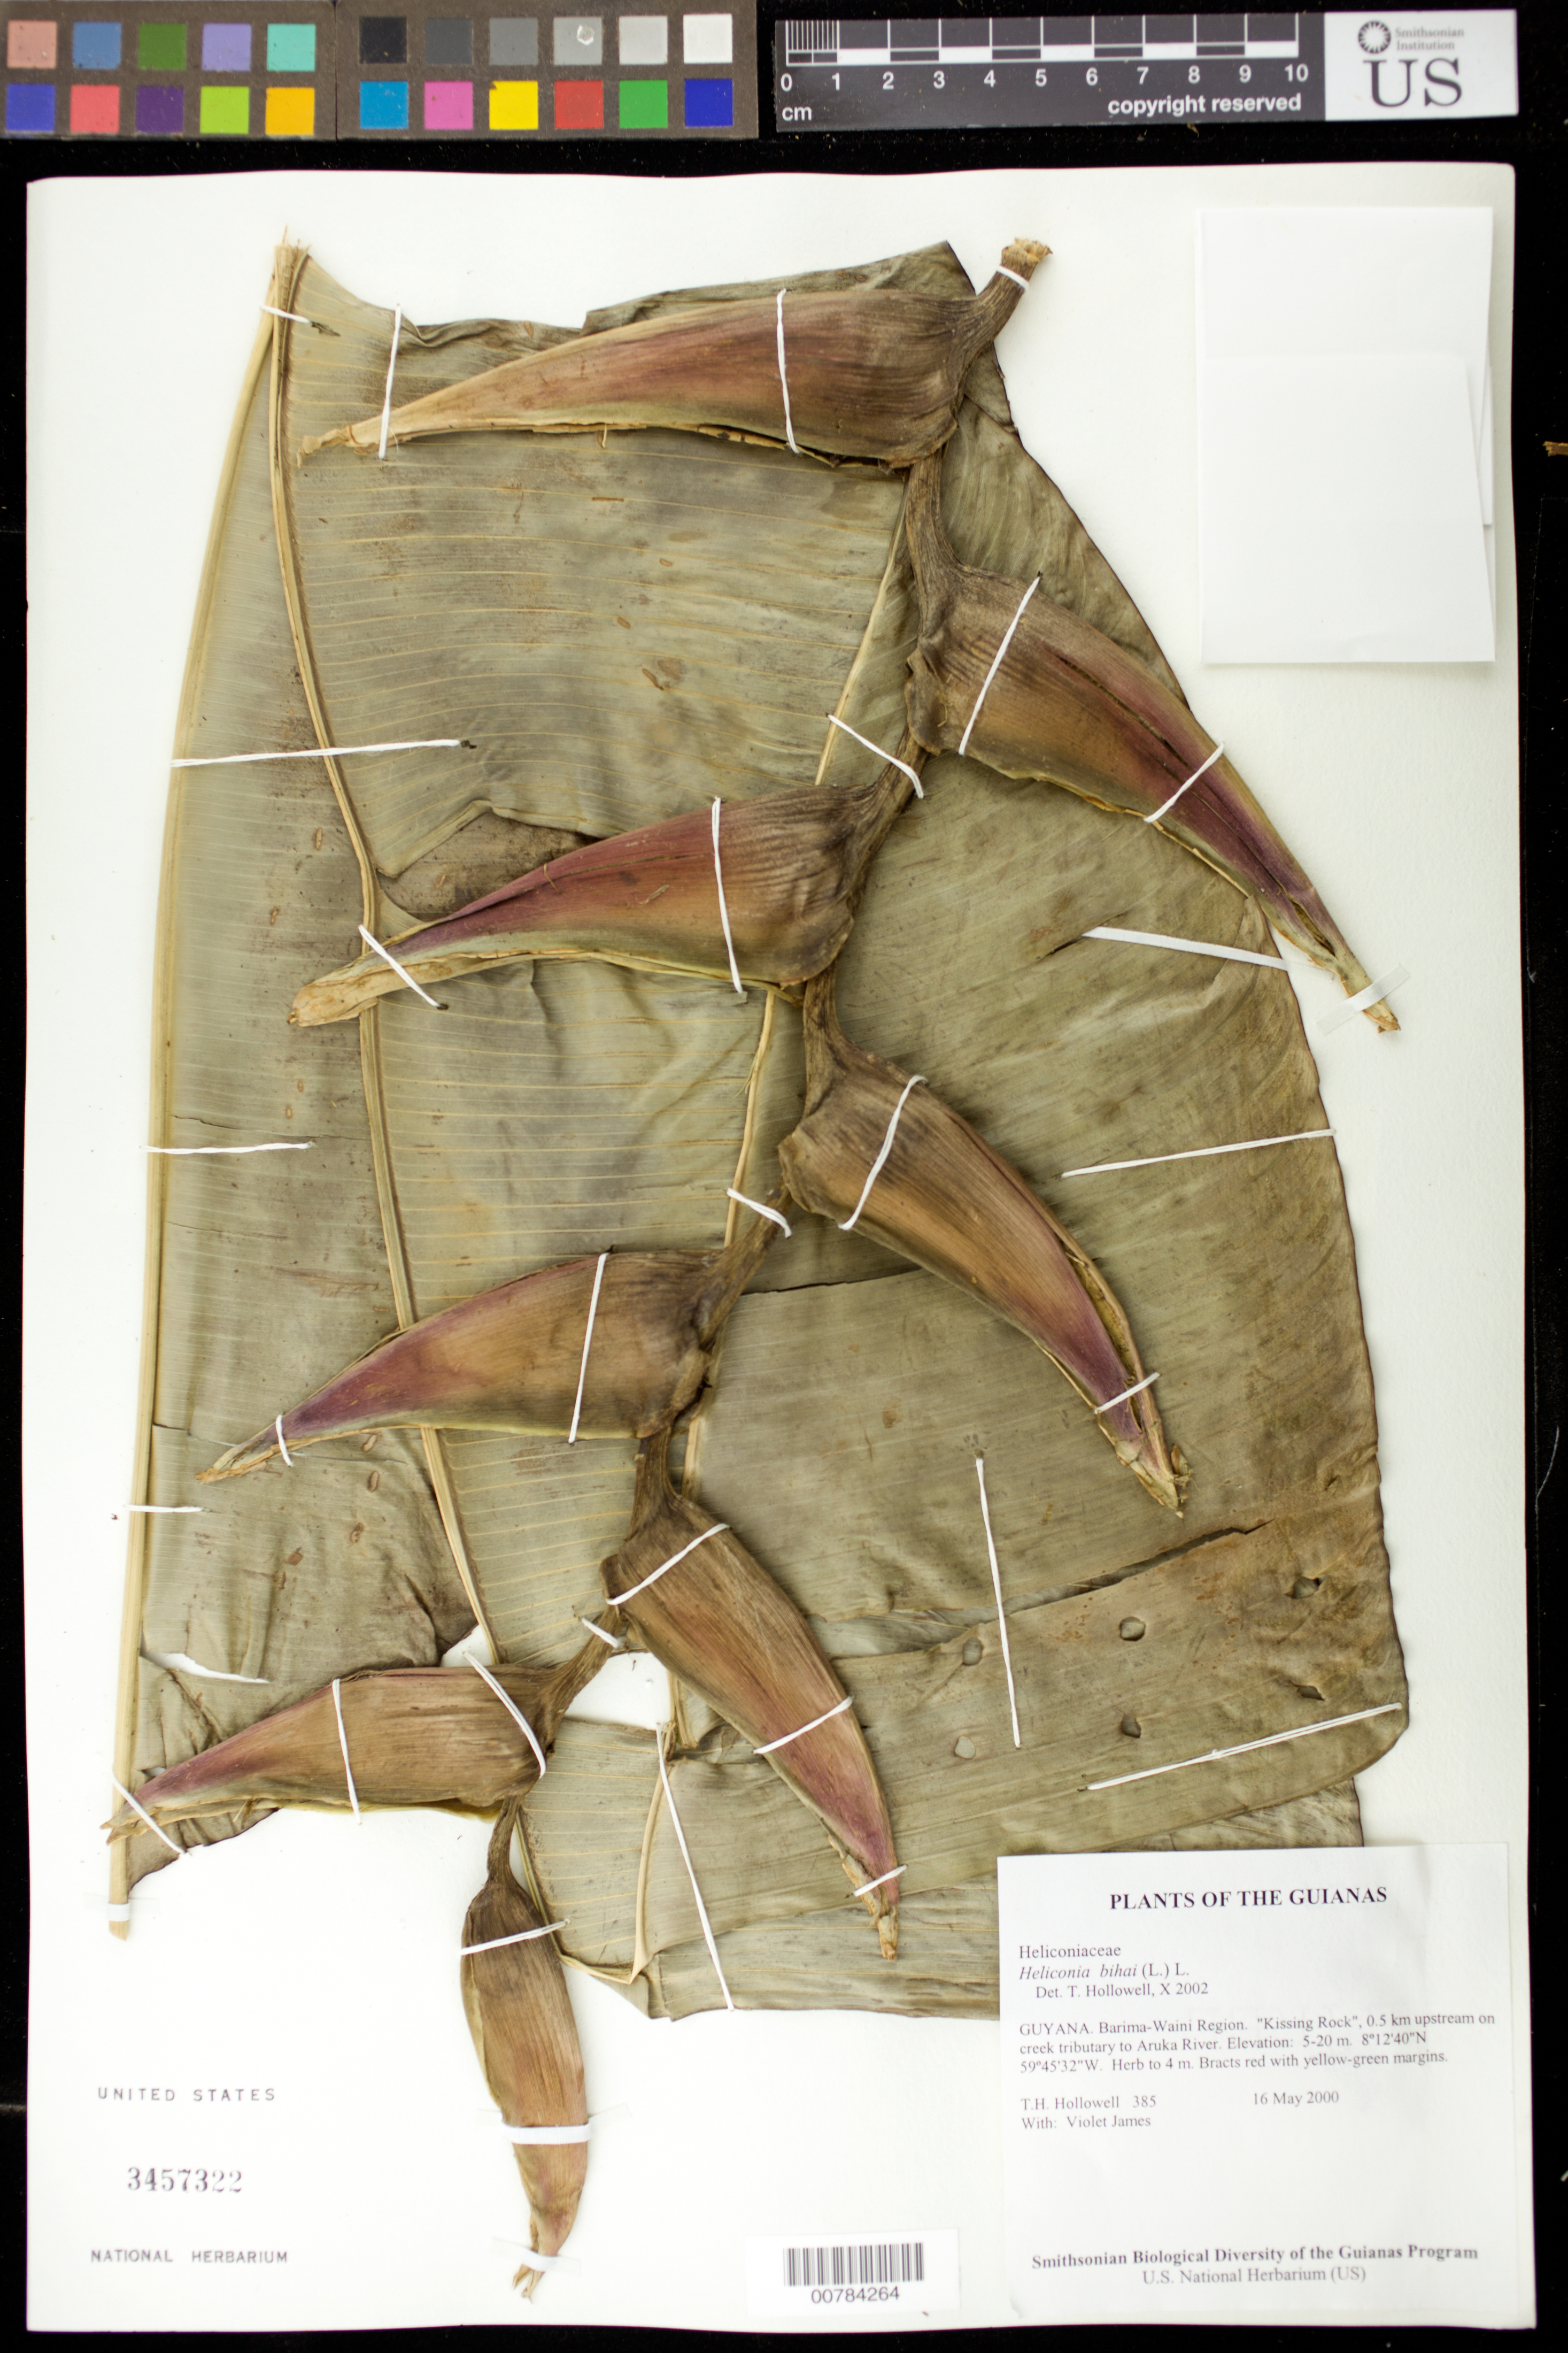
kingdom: Plantae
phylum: Tracheophyta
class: Liliopsida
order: Zingiberales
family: Heliconiaceae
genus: Heliconia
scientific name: Heliconia bihai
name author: (L.) L.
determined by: Kress, W. J., (US), Smithsonian Institution - National Museum of Natural History (UNITED STATES)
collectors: T. Hollowell & V. James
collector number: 385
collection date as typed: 16 May 2000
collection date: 2000-05-16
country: Guyana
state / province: Barima-Waini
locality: "Kissing Rock", 0.5 km upstream on creek tributary to Aruka River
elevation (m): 5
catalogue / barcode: US 3457322